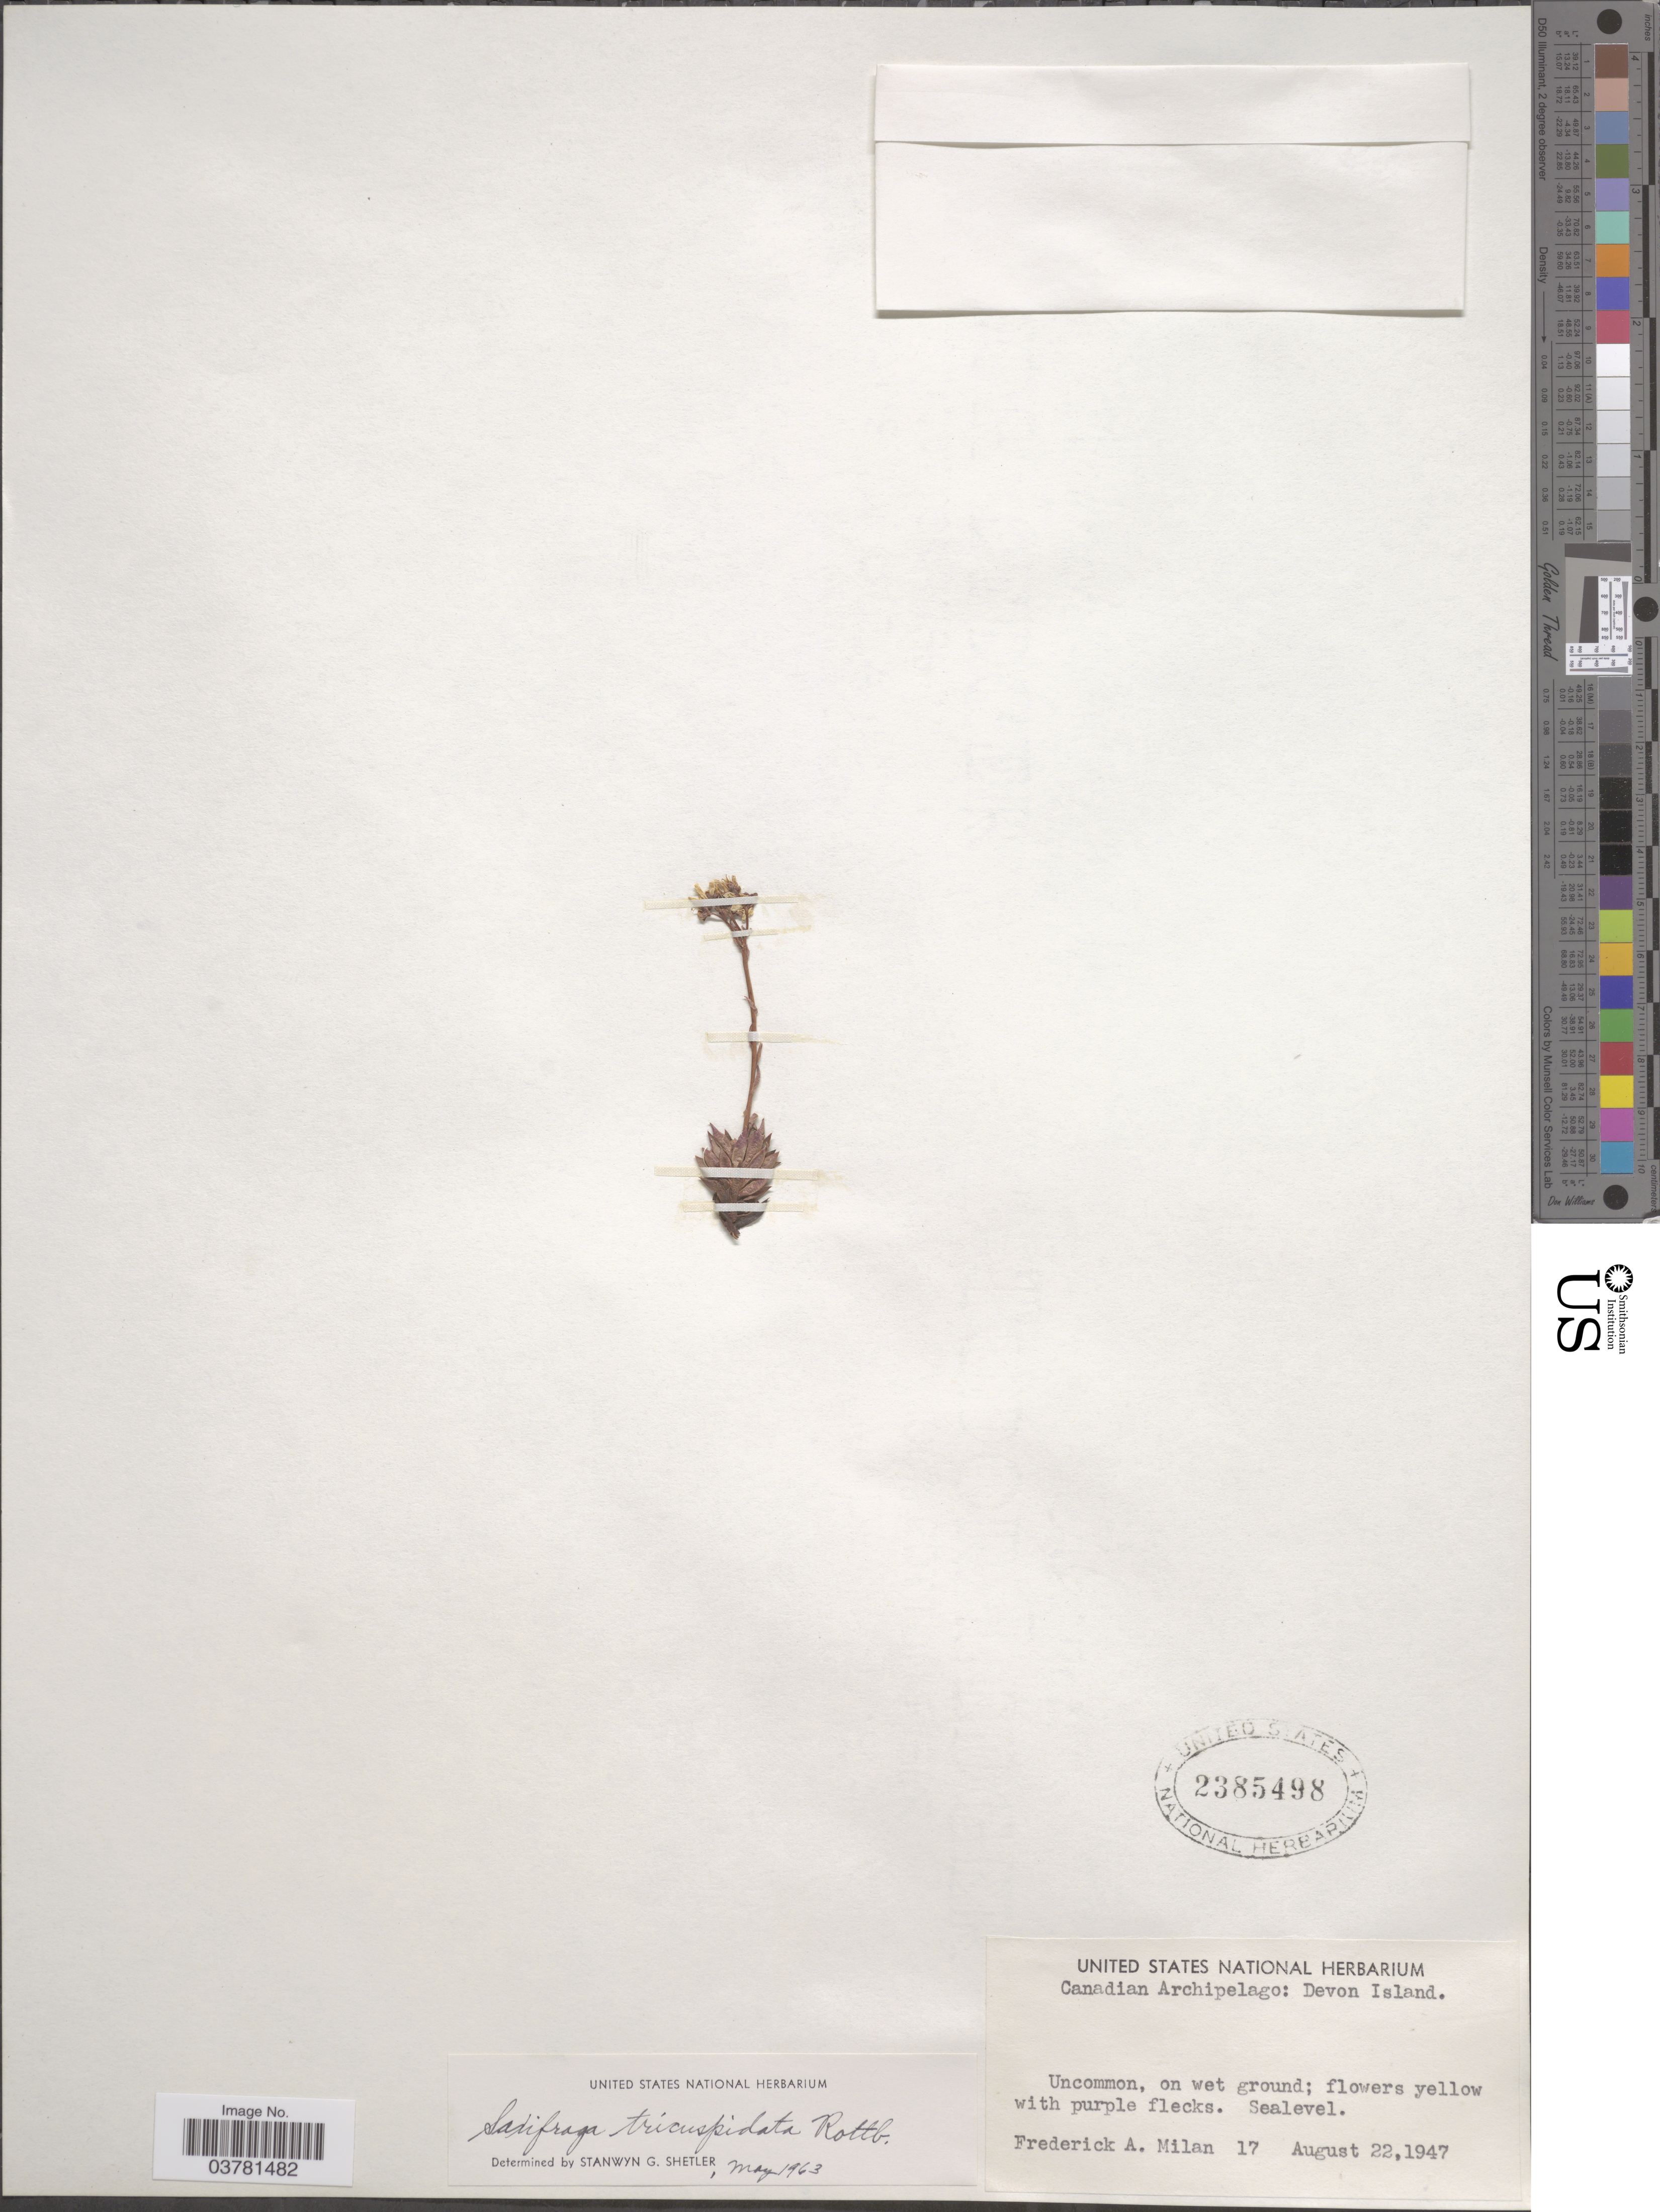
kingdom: Plantae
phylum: Tracheophyta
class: Magnoliopsida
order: Saxifragales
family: Saxifragaceae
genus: Saxifraga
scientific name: Saxifraga tricuspidata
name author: Rottb.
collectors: F. Milan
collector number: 17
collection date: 1947-08-22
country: Canada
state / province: Nunavut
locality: Canadian Archipelago; Devon Island.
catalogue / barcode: US 2385498